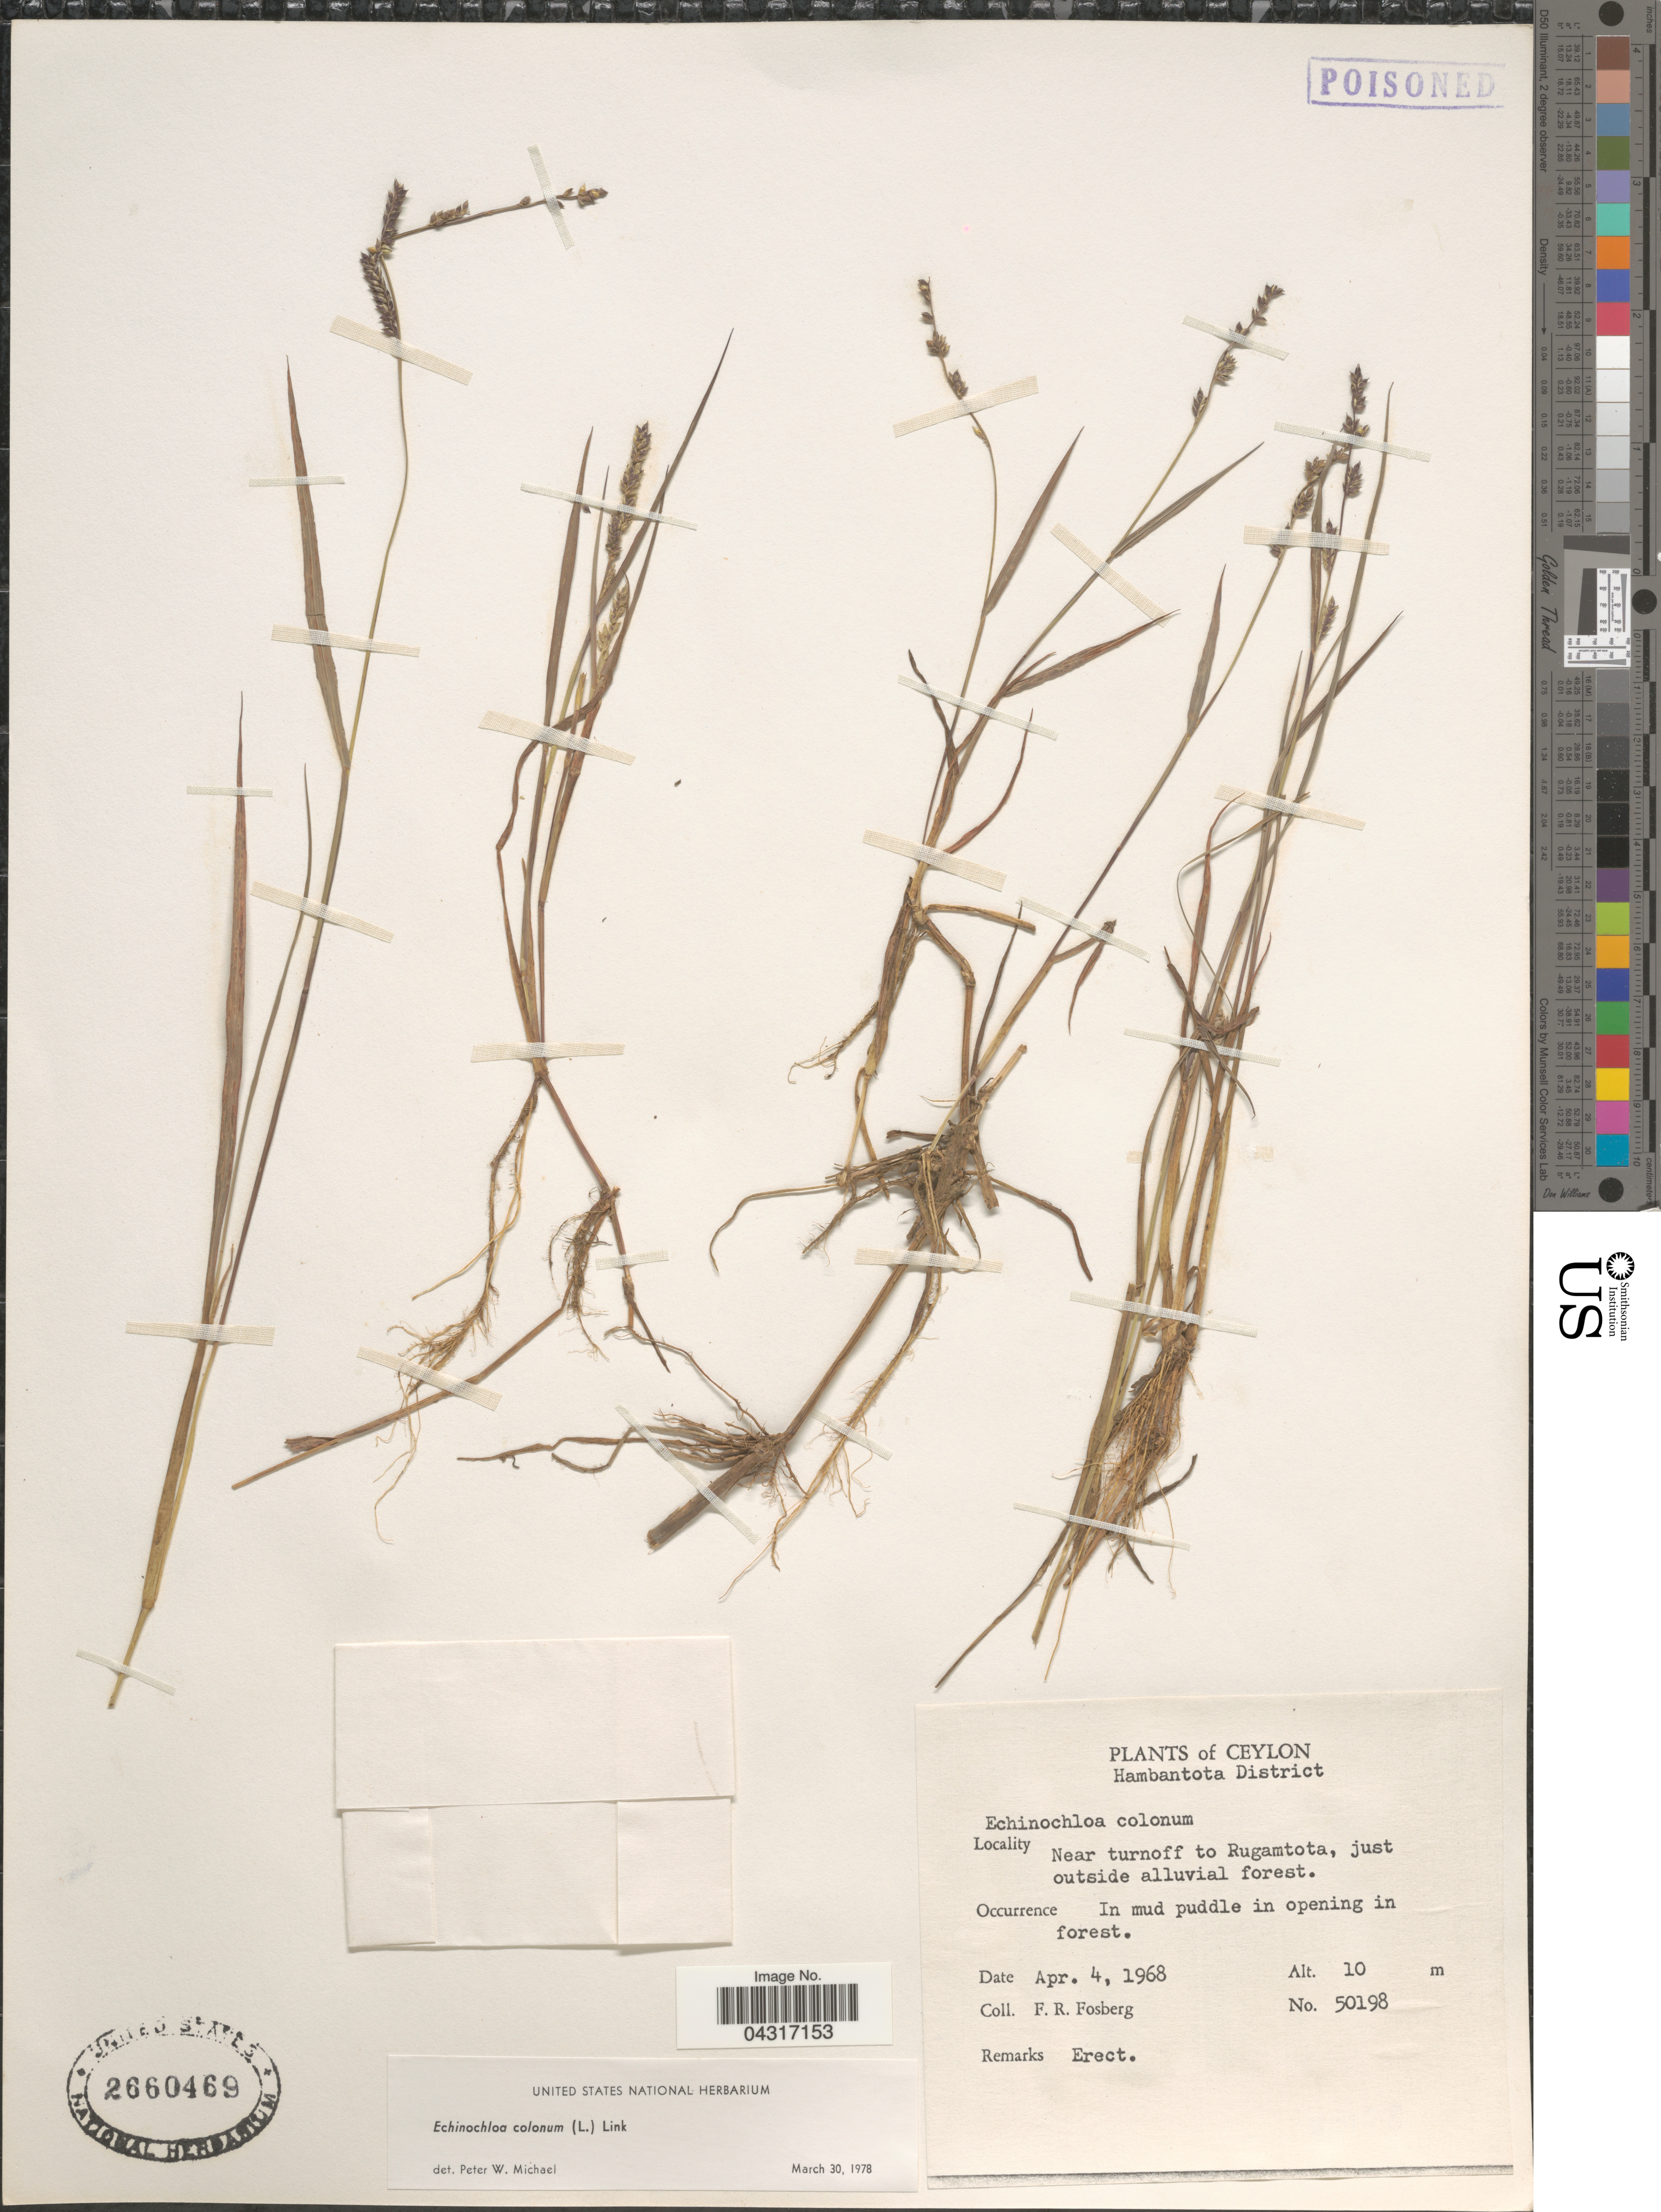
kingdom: Plantae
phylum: Tracheophyta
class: Liliopsida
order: Poales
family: Poaceae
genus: Echinochloa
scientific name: Echinochloa colona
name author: (L.) Link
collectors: F. R. Fosberg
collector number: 50198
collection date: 1968-04-04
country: Sri Lanka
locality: Ceylon. Hambantota District. Near turnoff to Rugamtota, just outside alluvial forest.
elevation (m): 10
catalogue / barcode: US 2660469